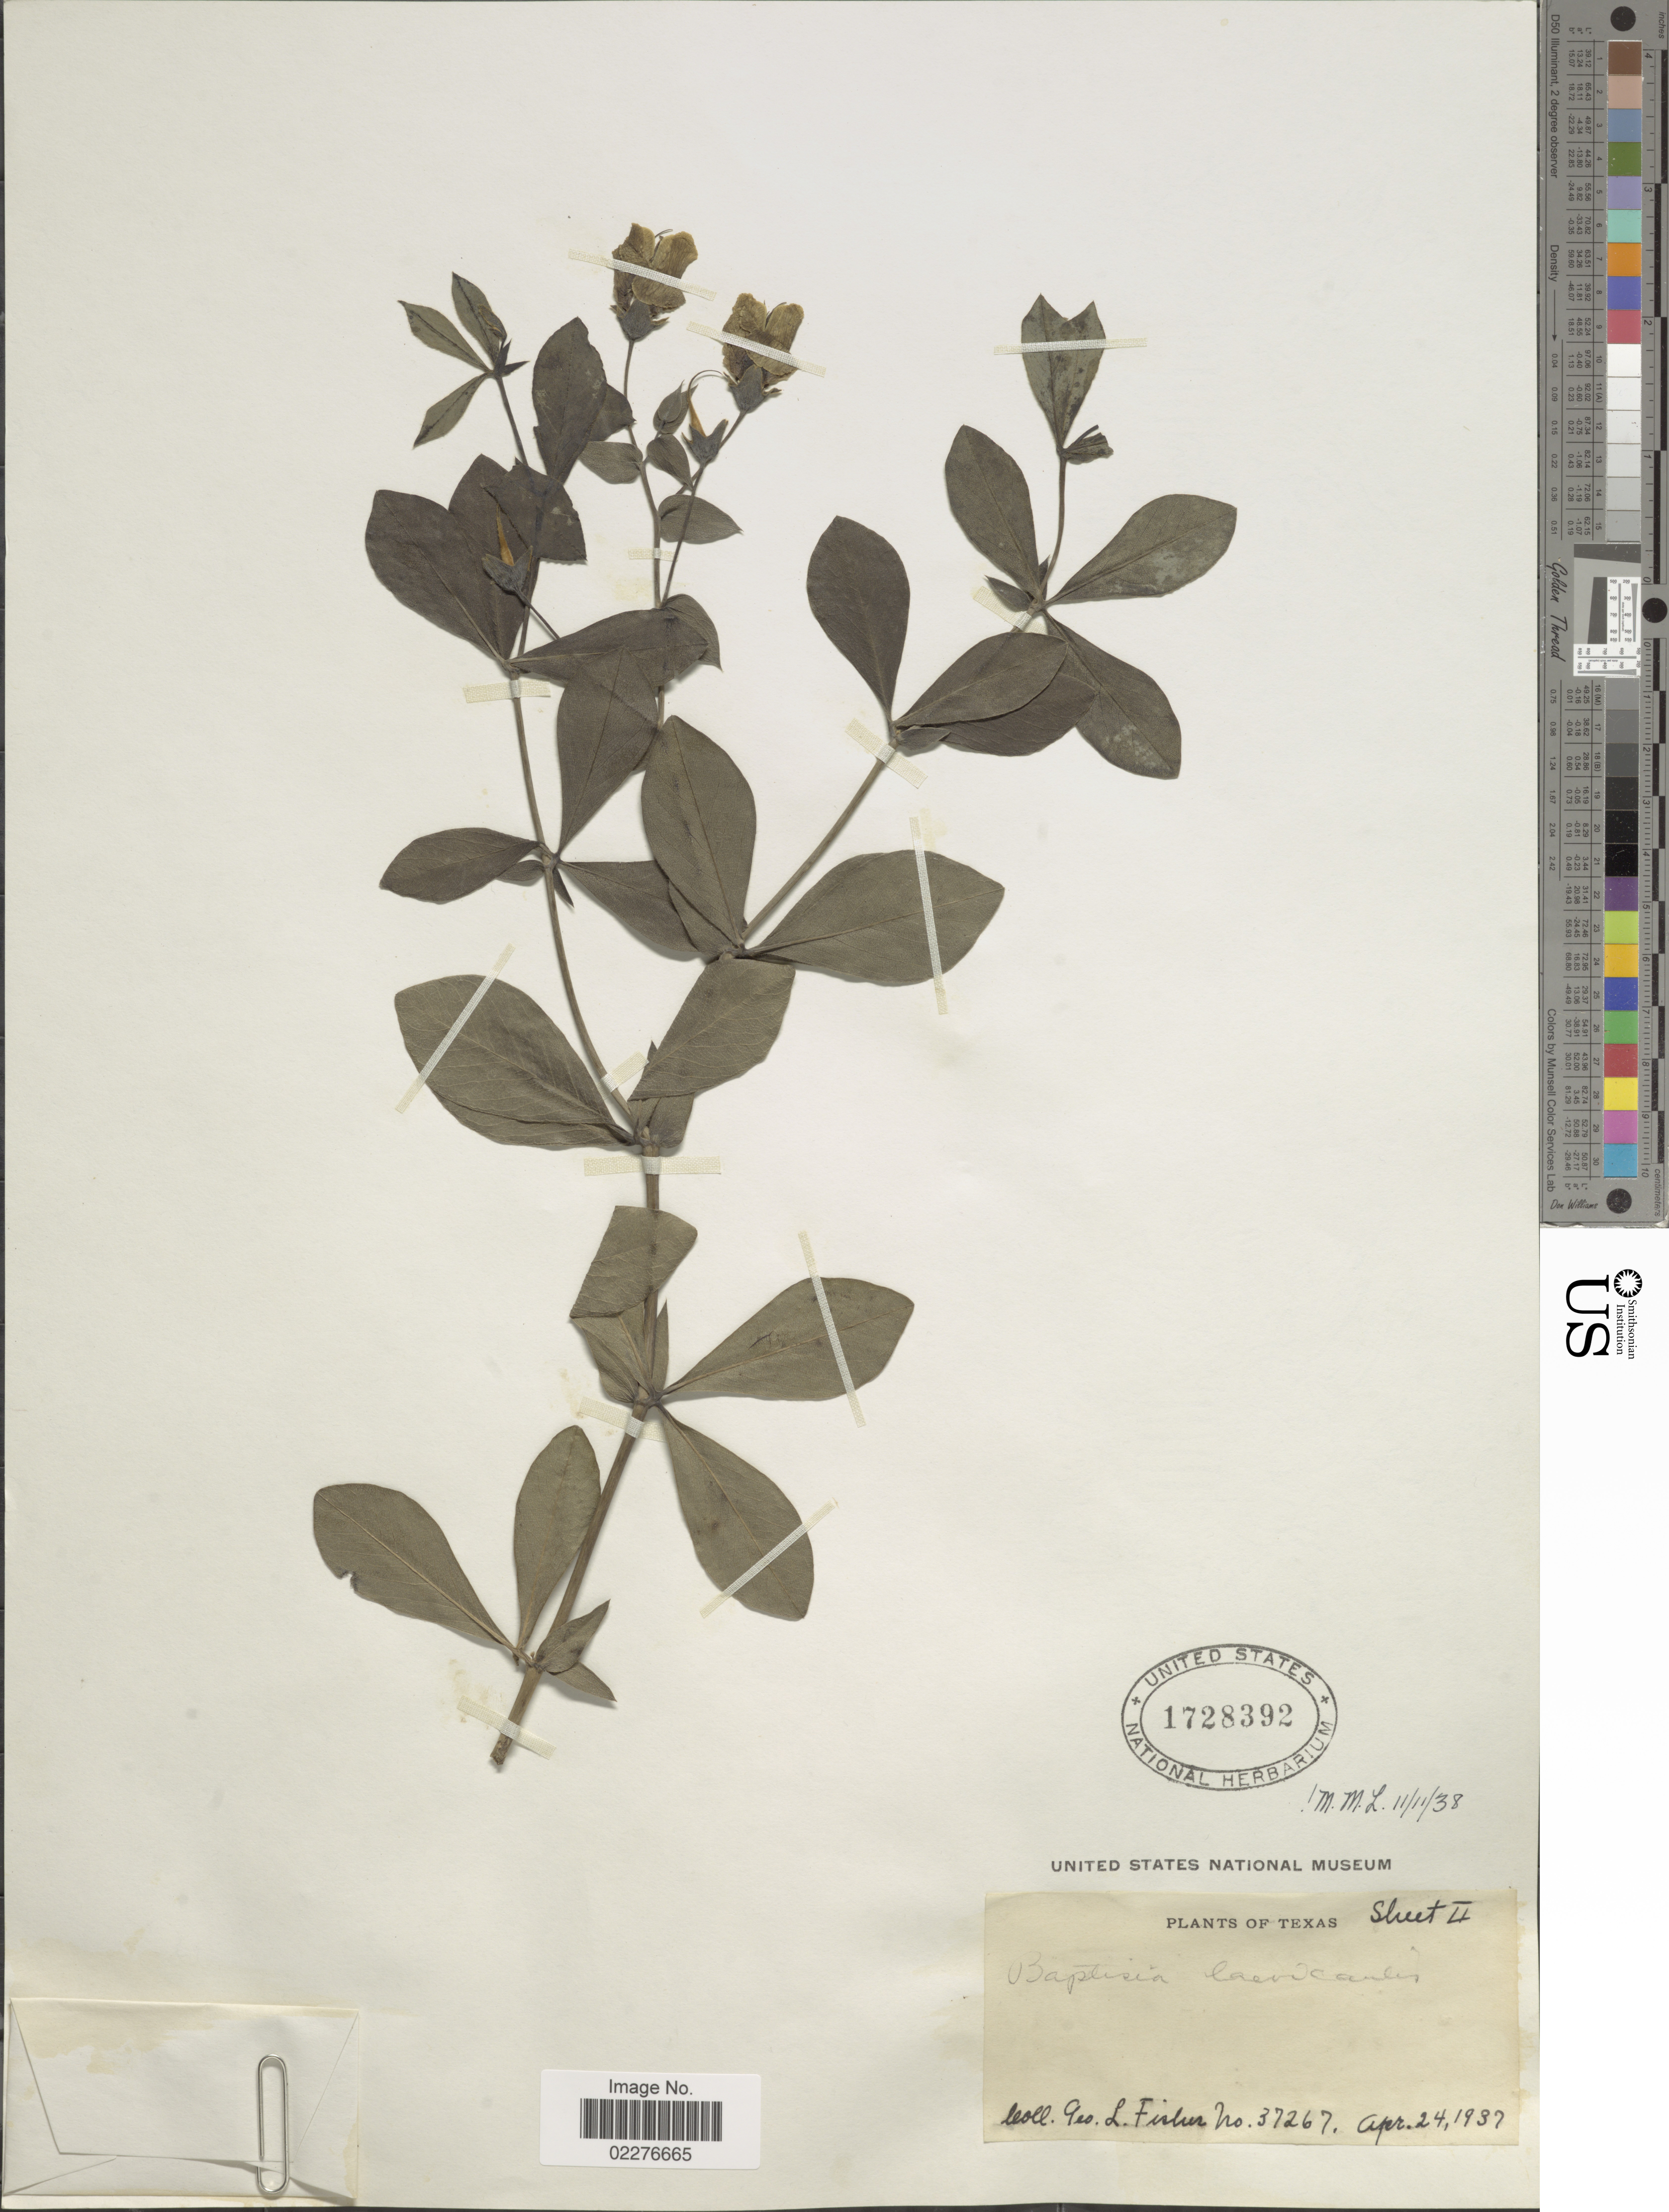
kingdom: Plantae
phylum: Tracheophyta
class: Magnoliopsida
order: Fabales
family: Fabaceae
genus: Baptisia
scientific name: Baptisia laevicaulis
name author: (Canby) Small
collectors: G. L. Fisher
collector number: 37267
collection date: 1937-04-24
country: United States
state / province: Texas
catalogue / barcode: US 1728392